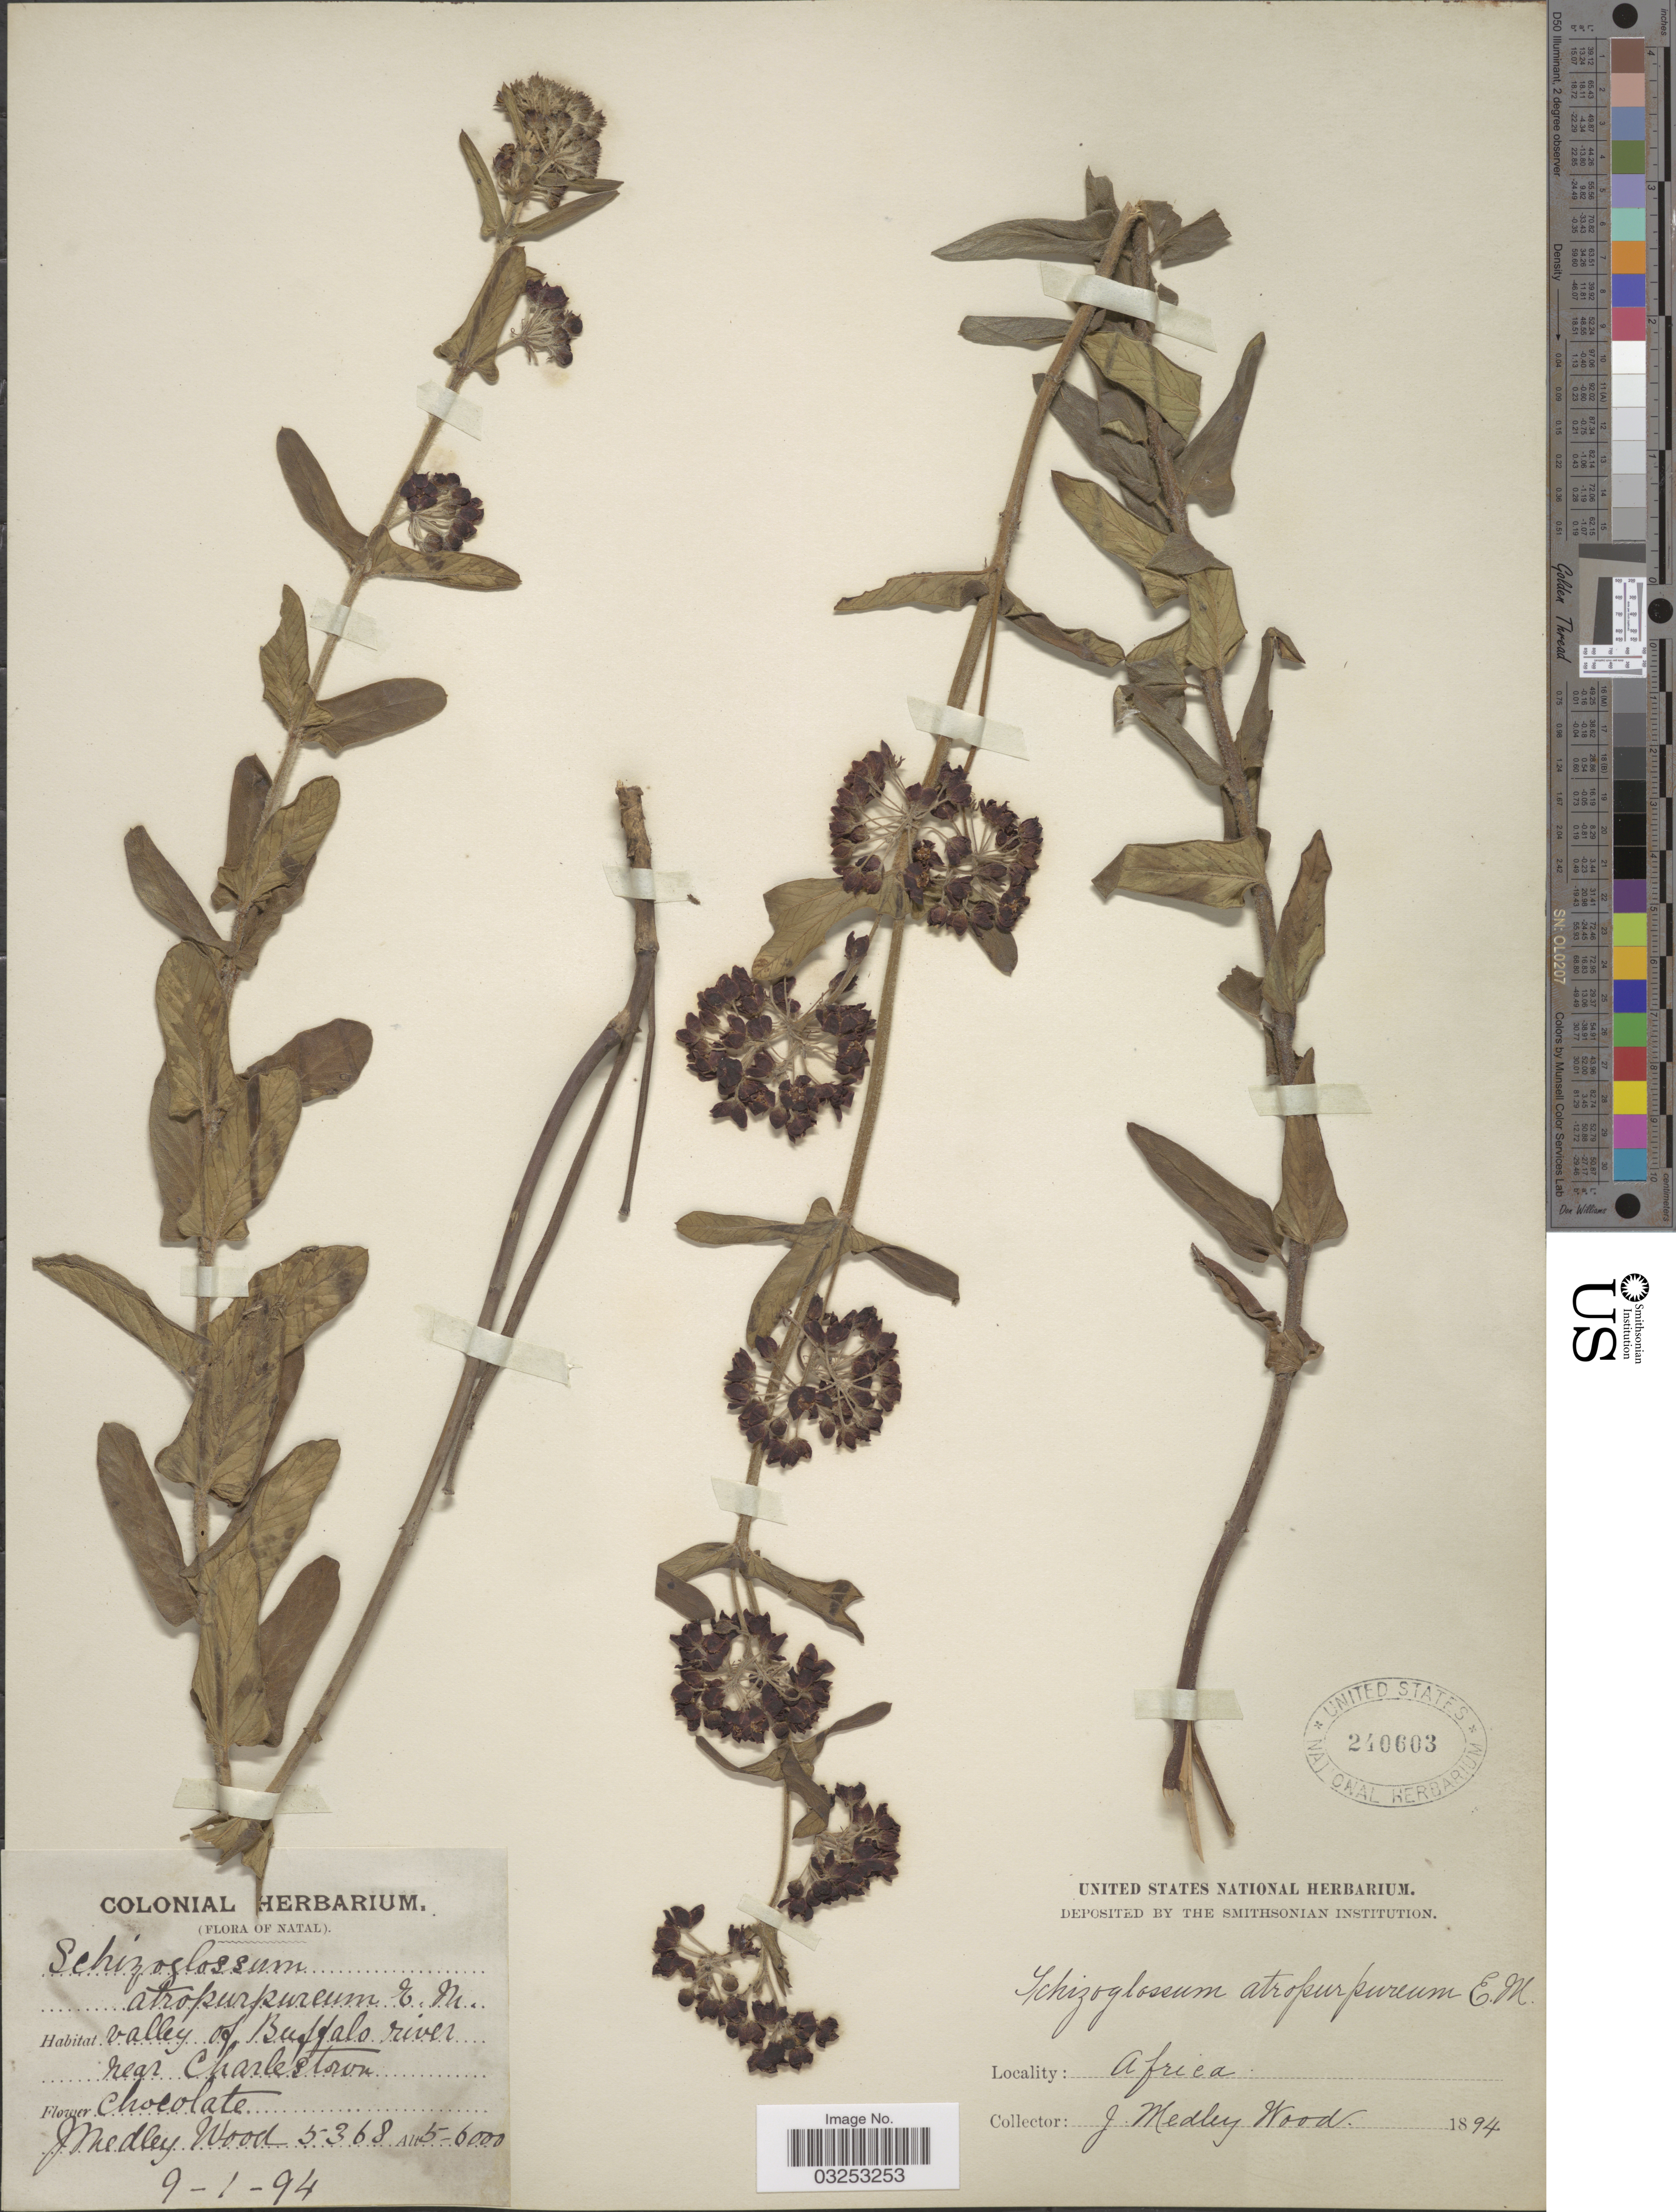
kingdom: Plantae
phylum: Tracheophyta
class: Magnoliopsida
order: Gentianales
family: Apocynaceae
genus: Schizoglossum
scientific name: Schizoglossum atropurpureum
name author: E. Mey.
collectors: J. Medley Wood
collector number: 5368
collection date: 1894-01-09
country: South Africa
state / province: KwaZulu-Natal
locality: Natal. Valley of Buffalo river near Charlestown.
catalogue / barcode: US 240603